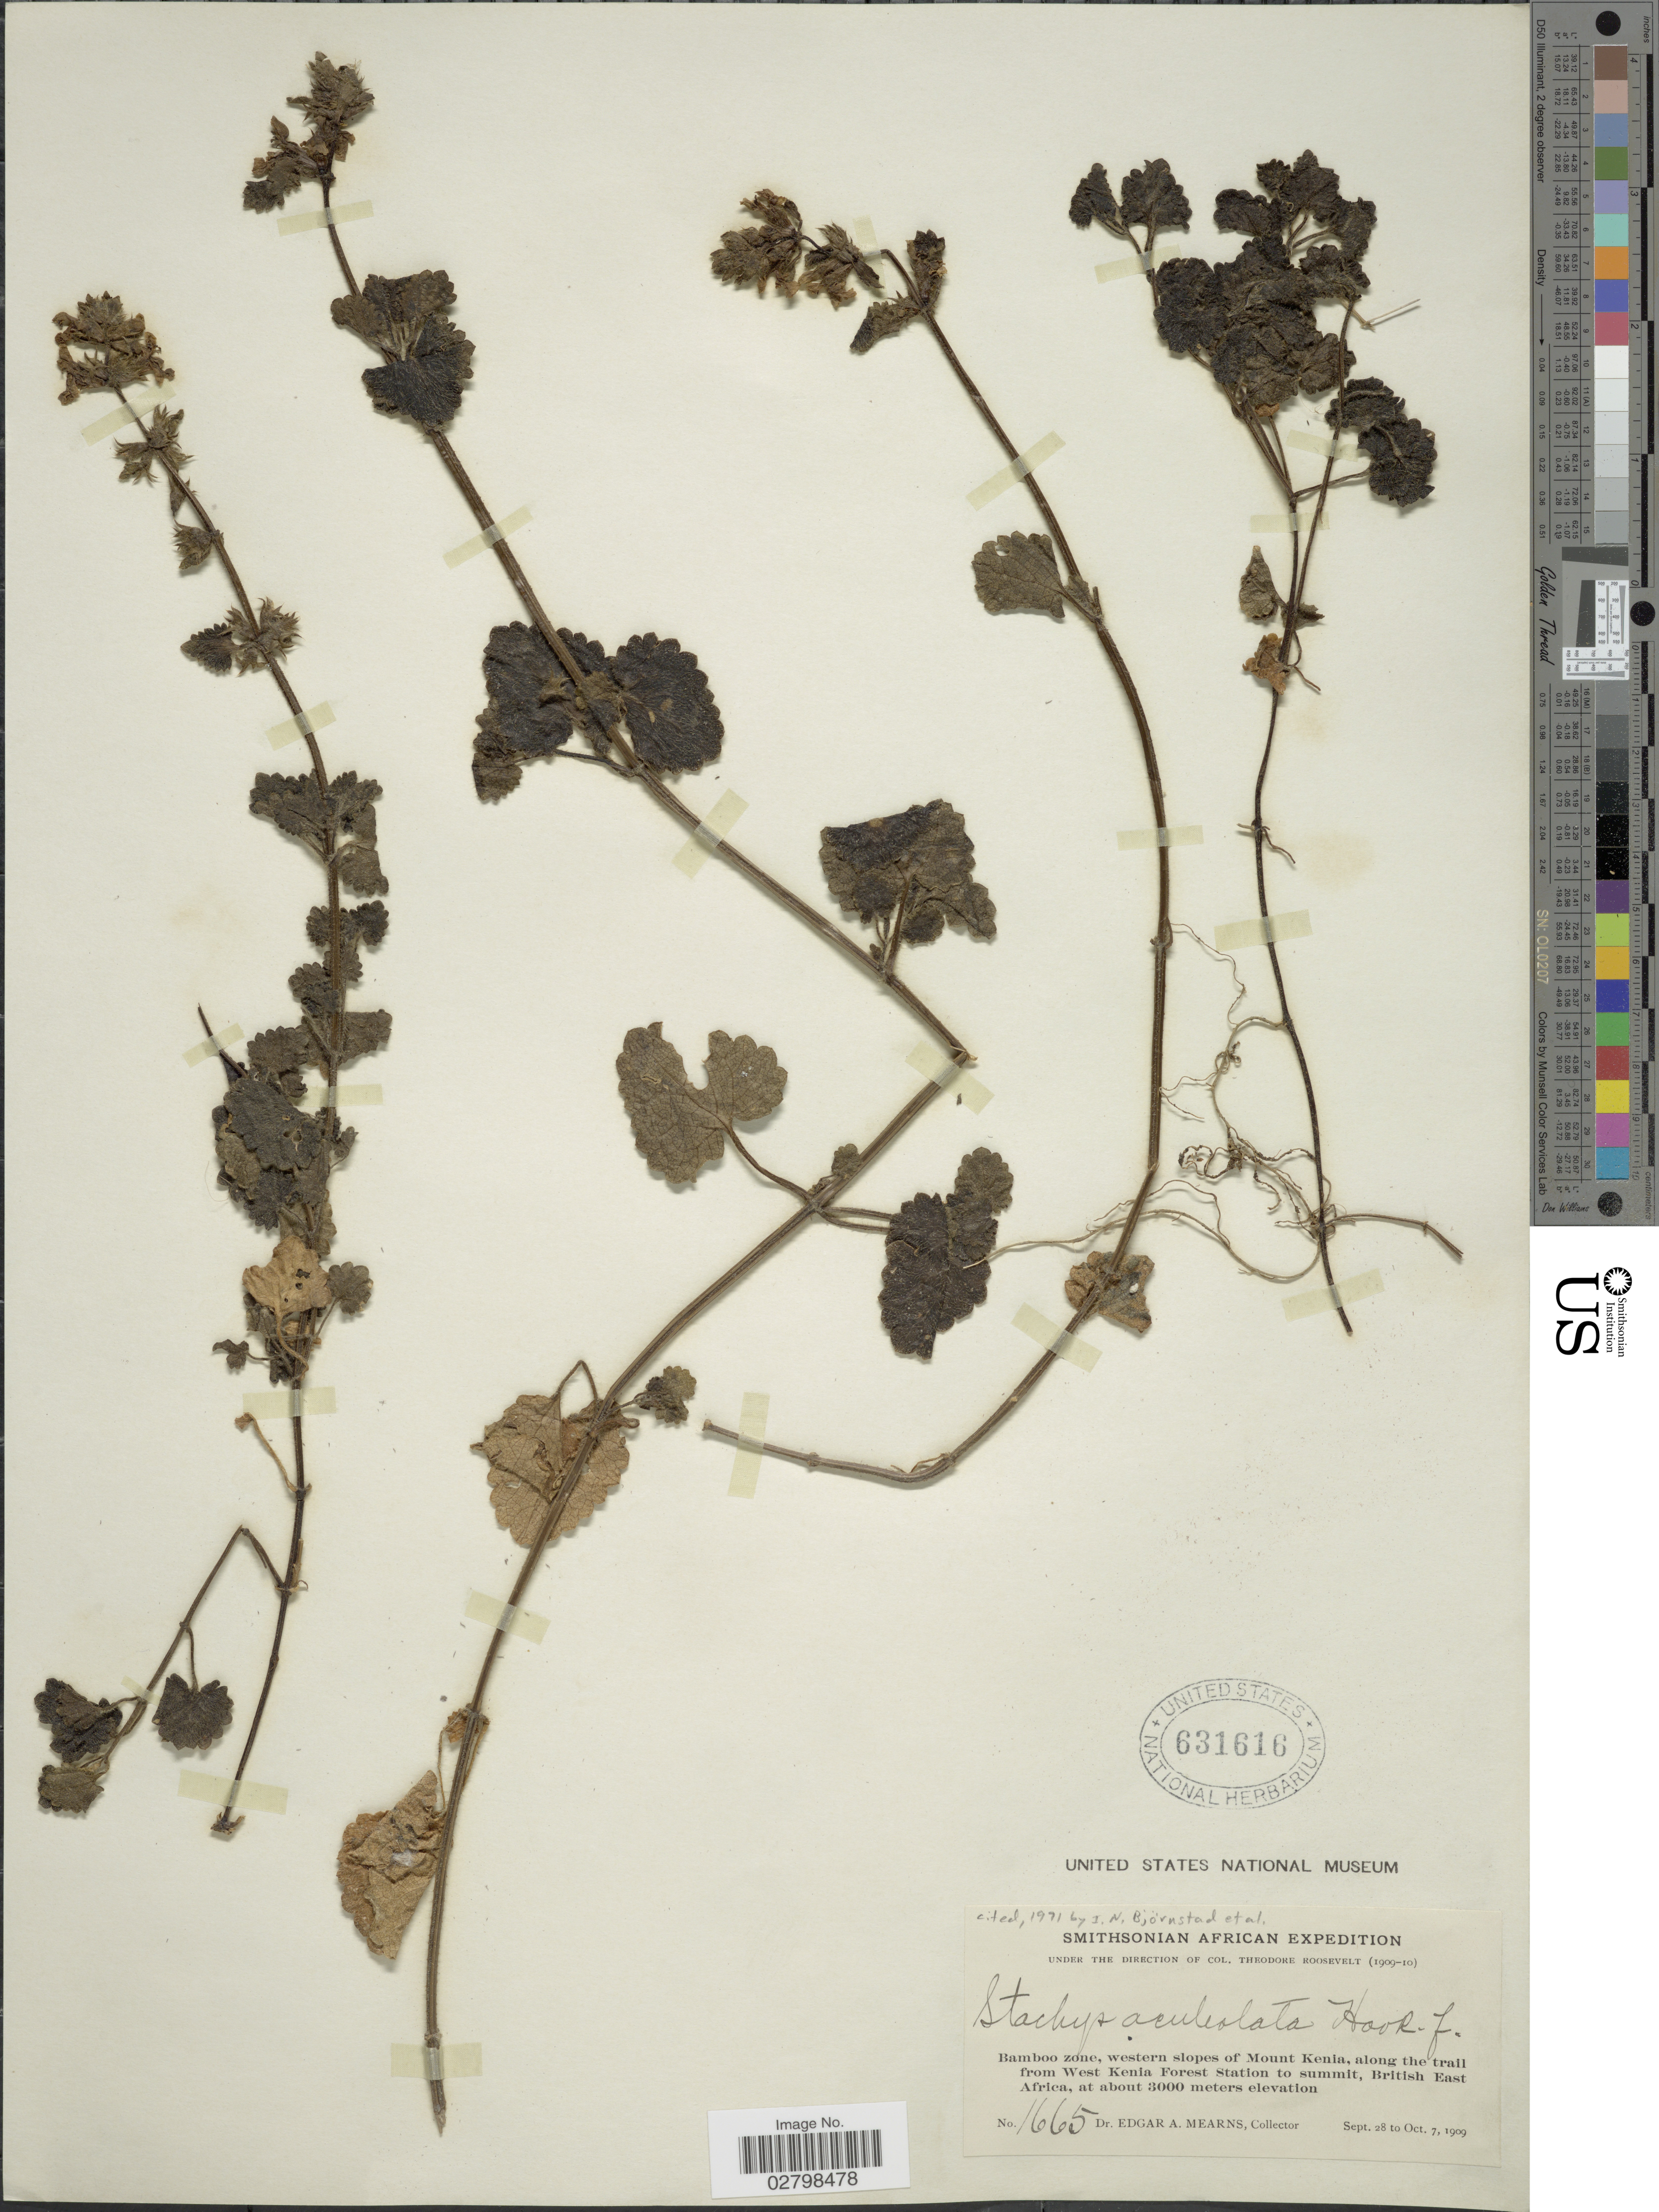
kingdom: Plantae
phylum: Tracheophyta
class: Magnoliopsida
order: Lamiales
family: Lamiaceae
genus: Stachys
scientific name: Stachys aculeolata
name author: Hook. f.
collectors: E. A. Mearns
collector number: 1665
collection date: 1909-09-28/1909-10-07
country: Kenya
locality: Bamboo zone, western slopes of Mount Kenia, along the trail from West Kenia Forest Station to summit, British East Africa.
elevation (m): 3000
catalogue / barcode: US 631616